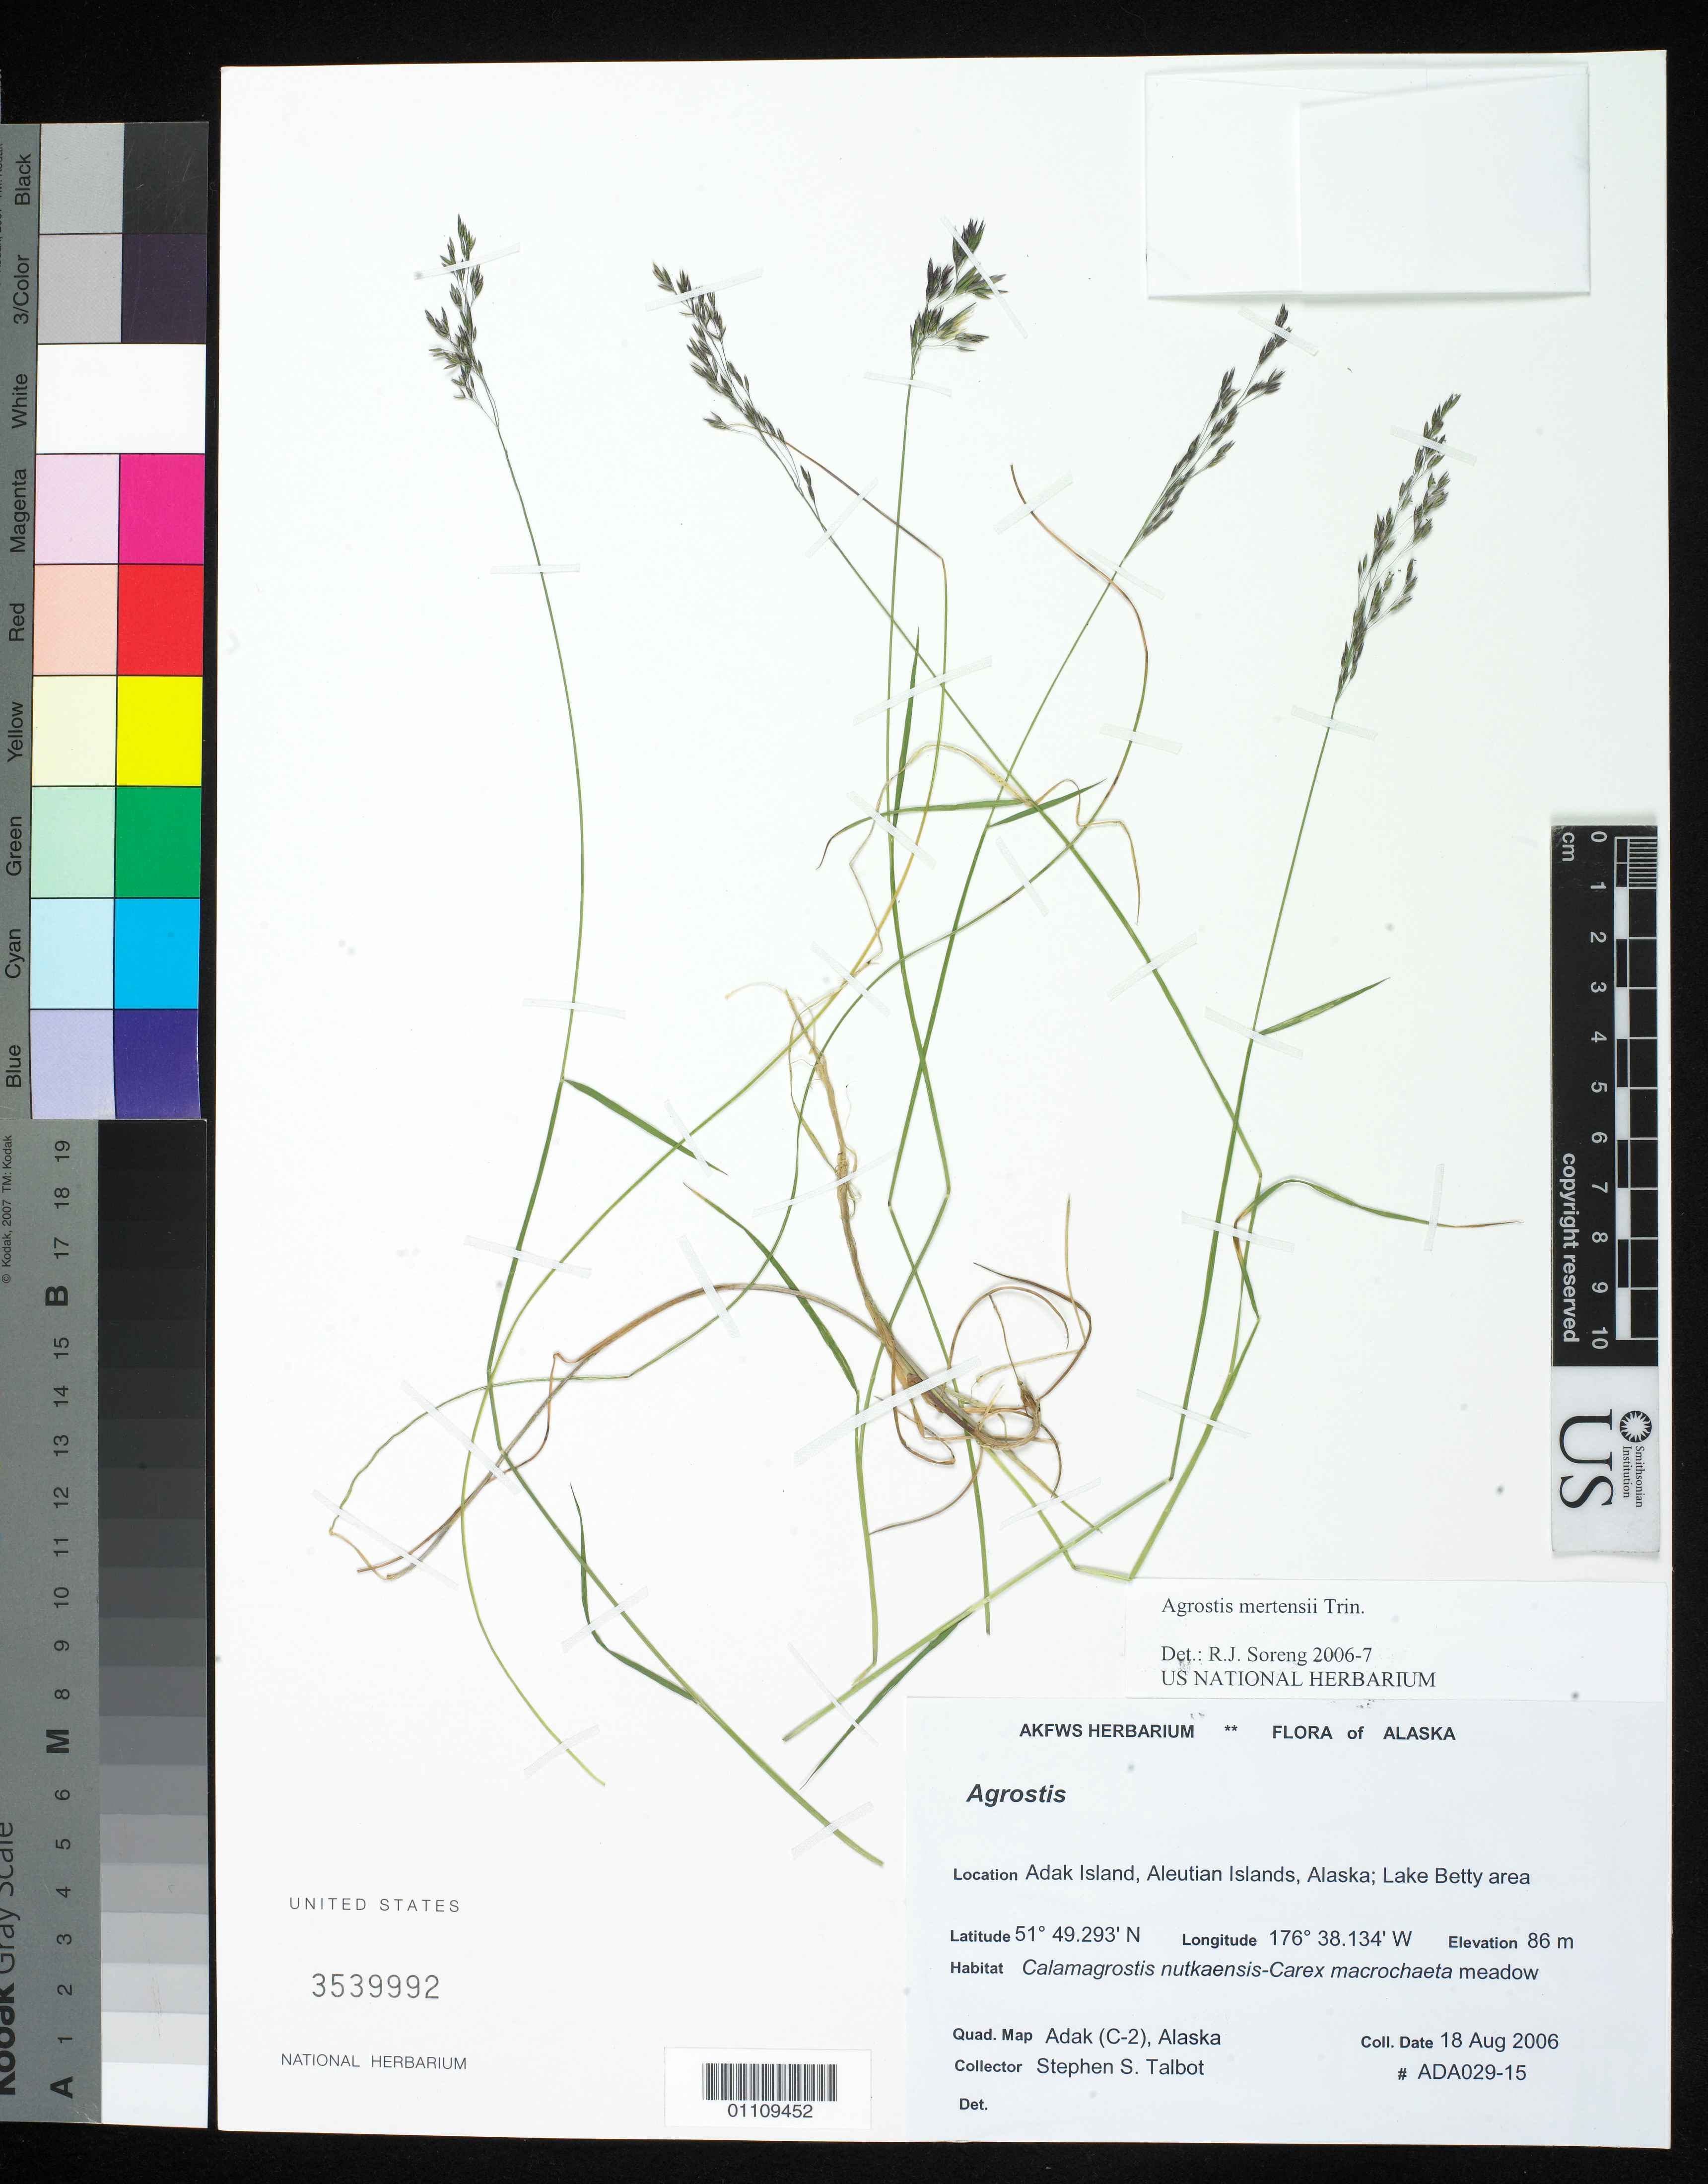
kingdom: Plantae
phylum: Tracheophyta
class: Liliopsida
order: Poales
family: Poaceae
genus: Agrostis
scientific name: Agrostis mertensii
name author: Trin.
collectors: S. S. Talbot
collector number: ADA029-15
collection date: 2006-08-18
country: United States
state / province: Alaska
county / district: Aleutian Islands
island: Adak Island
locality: Adak Island, Lake Betty area.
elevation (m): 86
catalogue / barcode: US 3539992